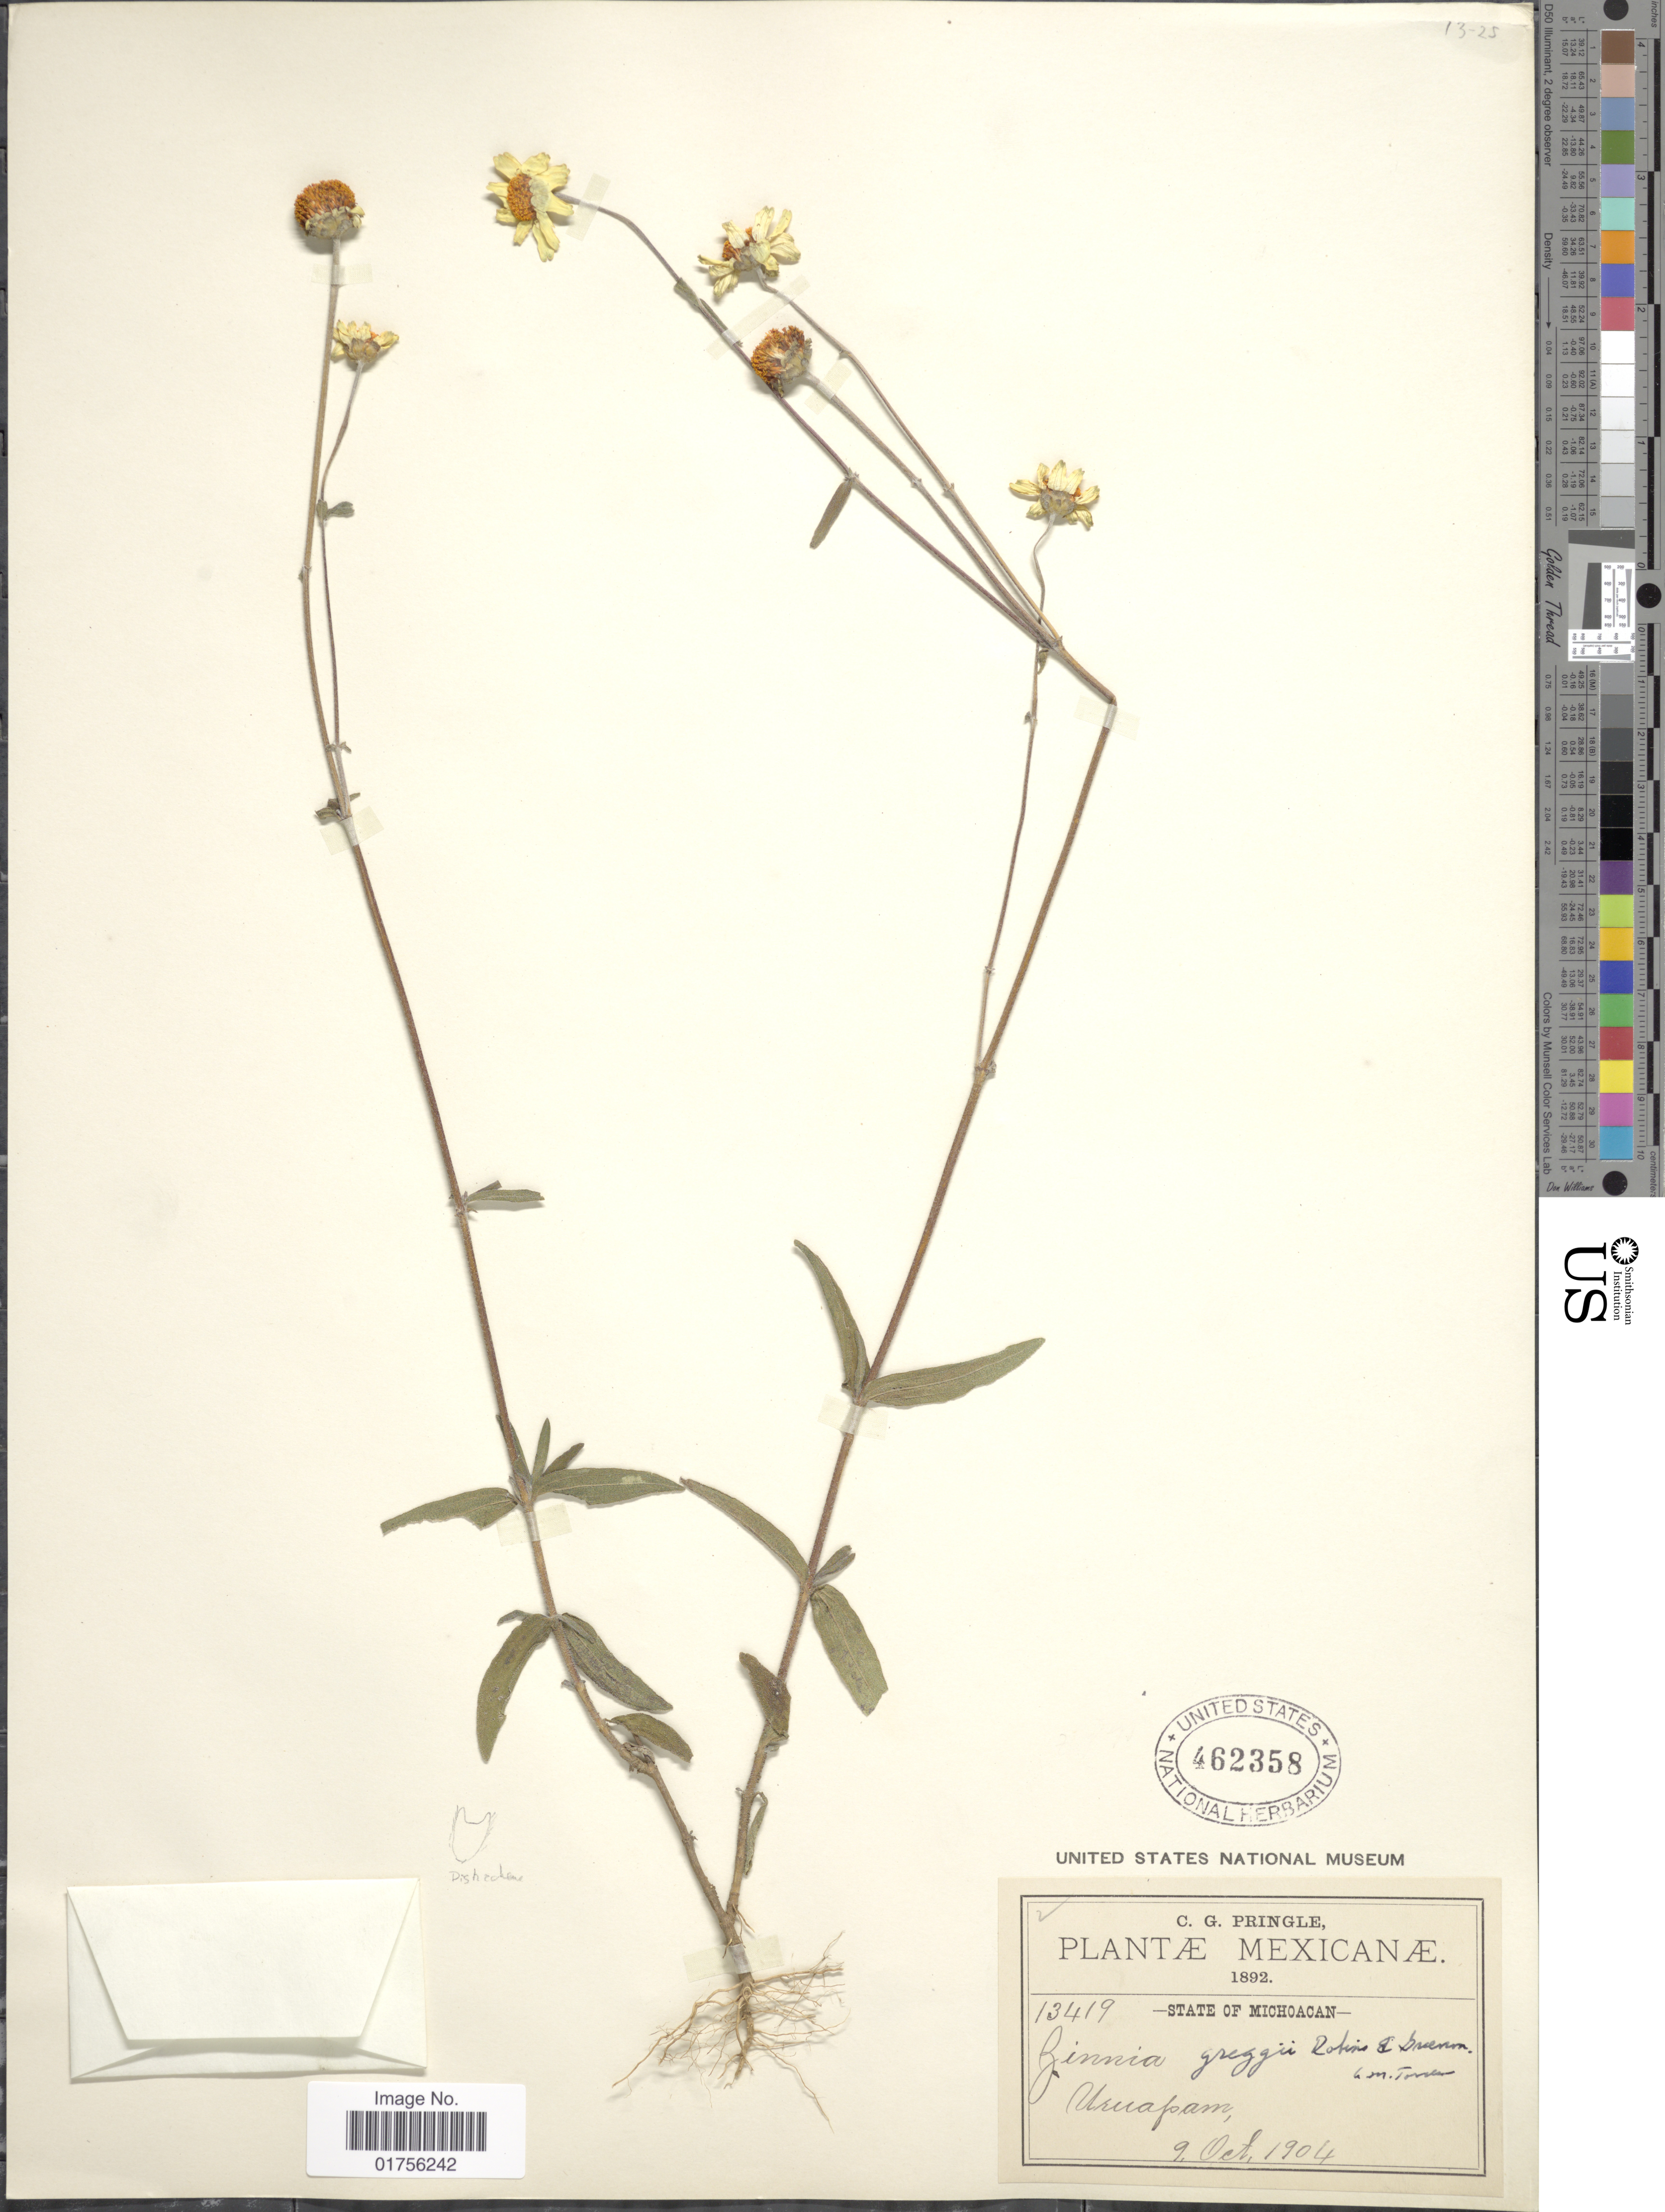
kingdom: Plantae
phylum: Tracheophyta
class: Magnoliopsida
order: Asterales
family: Asteraceae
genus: Zinnia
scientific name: Zinnia greggii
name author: (B.L. Rob.) B.L. Rob.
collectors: C. G. Pringle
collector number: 13419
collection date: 1904-10-09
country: Mexico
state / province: Michoacán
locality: State of Michoacan, Uruapam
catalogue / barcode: US 462358